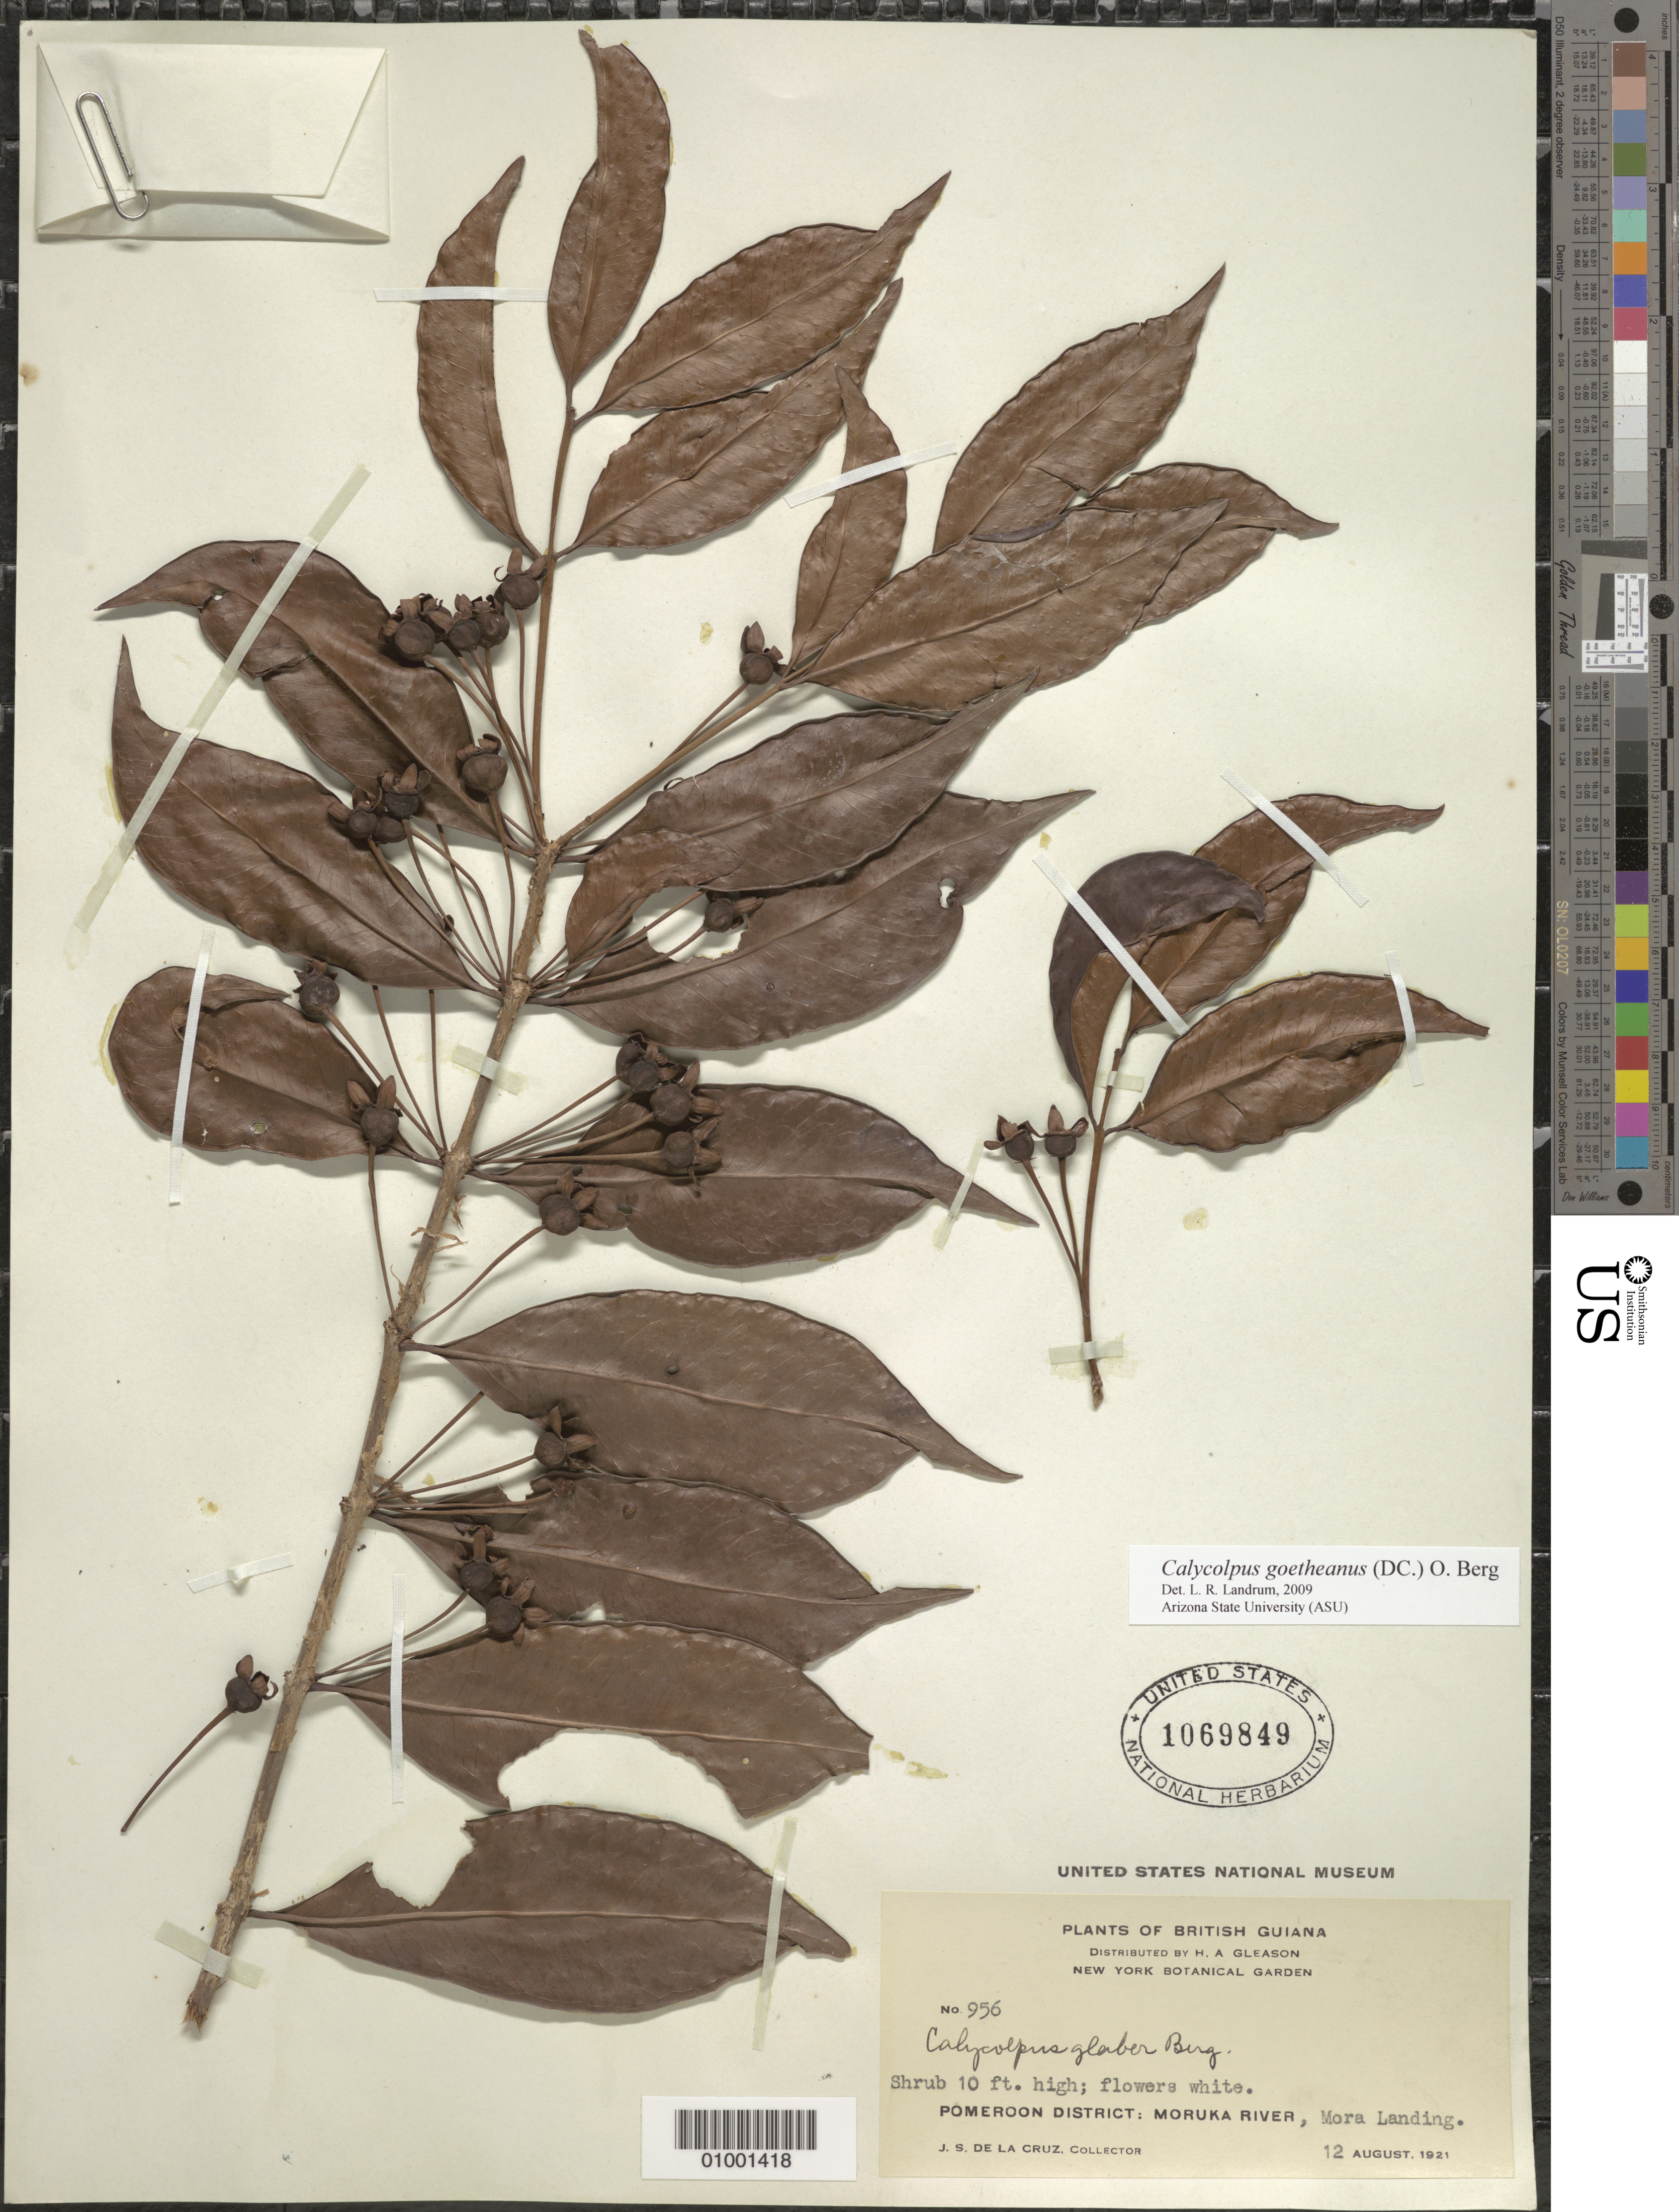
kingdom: Plantae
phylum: Tracheophyta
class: Magnoliopsida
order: Myrtales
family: Myrtaceae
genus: Calycolpus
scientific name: Calycolpus goetheanus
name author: (DC.) O. Berg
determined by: Landrum, L. R.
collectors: J. S. de la Cruz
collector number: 956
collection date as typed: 12-Aug-21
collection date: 1921-08-12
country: Guyana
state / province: Barima-Waini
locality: Mora Landing, Moruka R., Pomeroon Dist.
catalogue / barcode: US 1069849